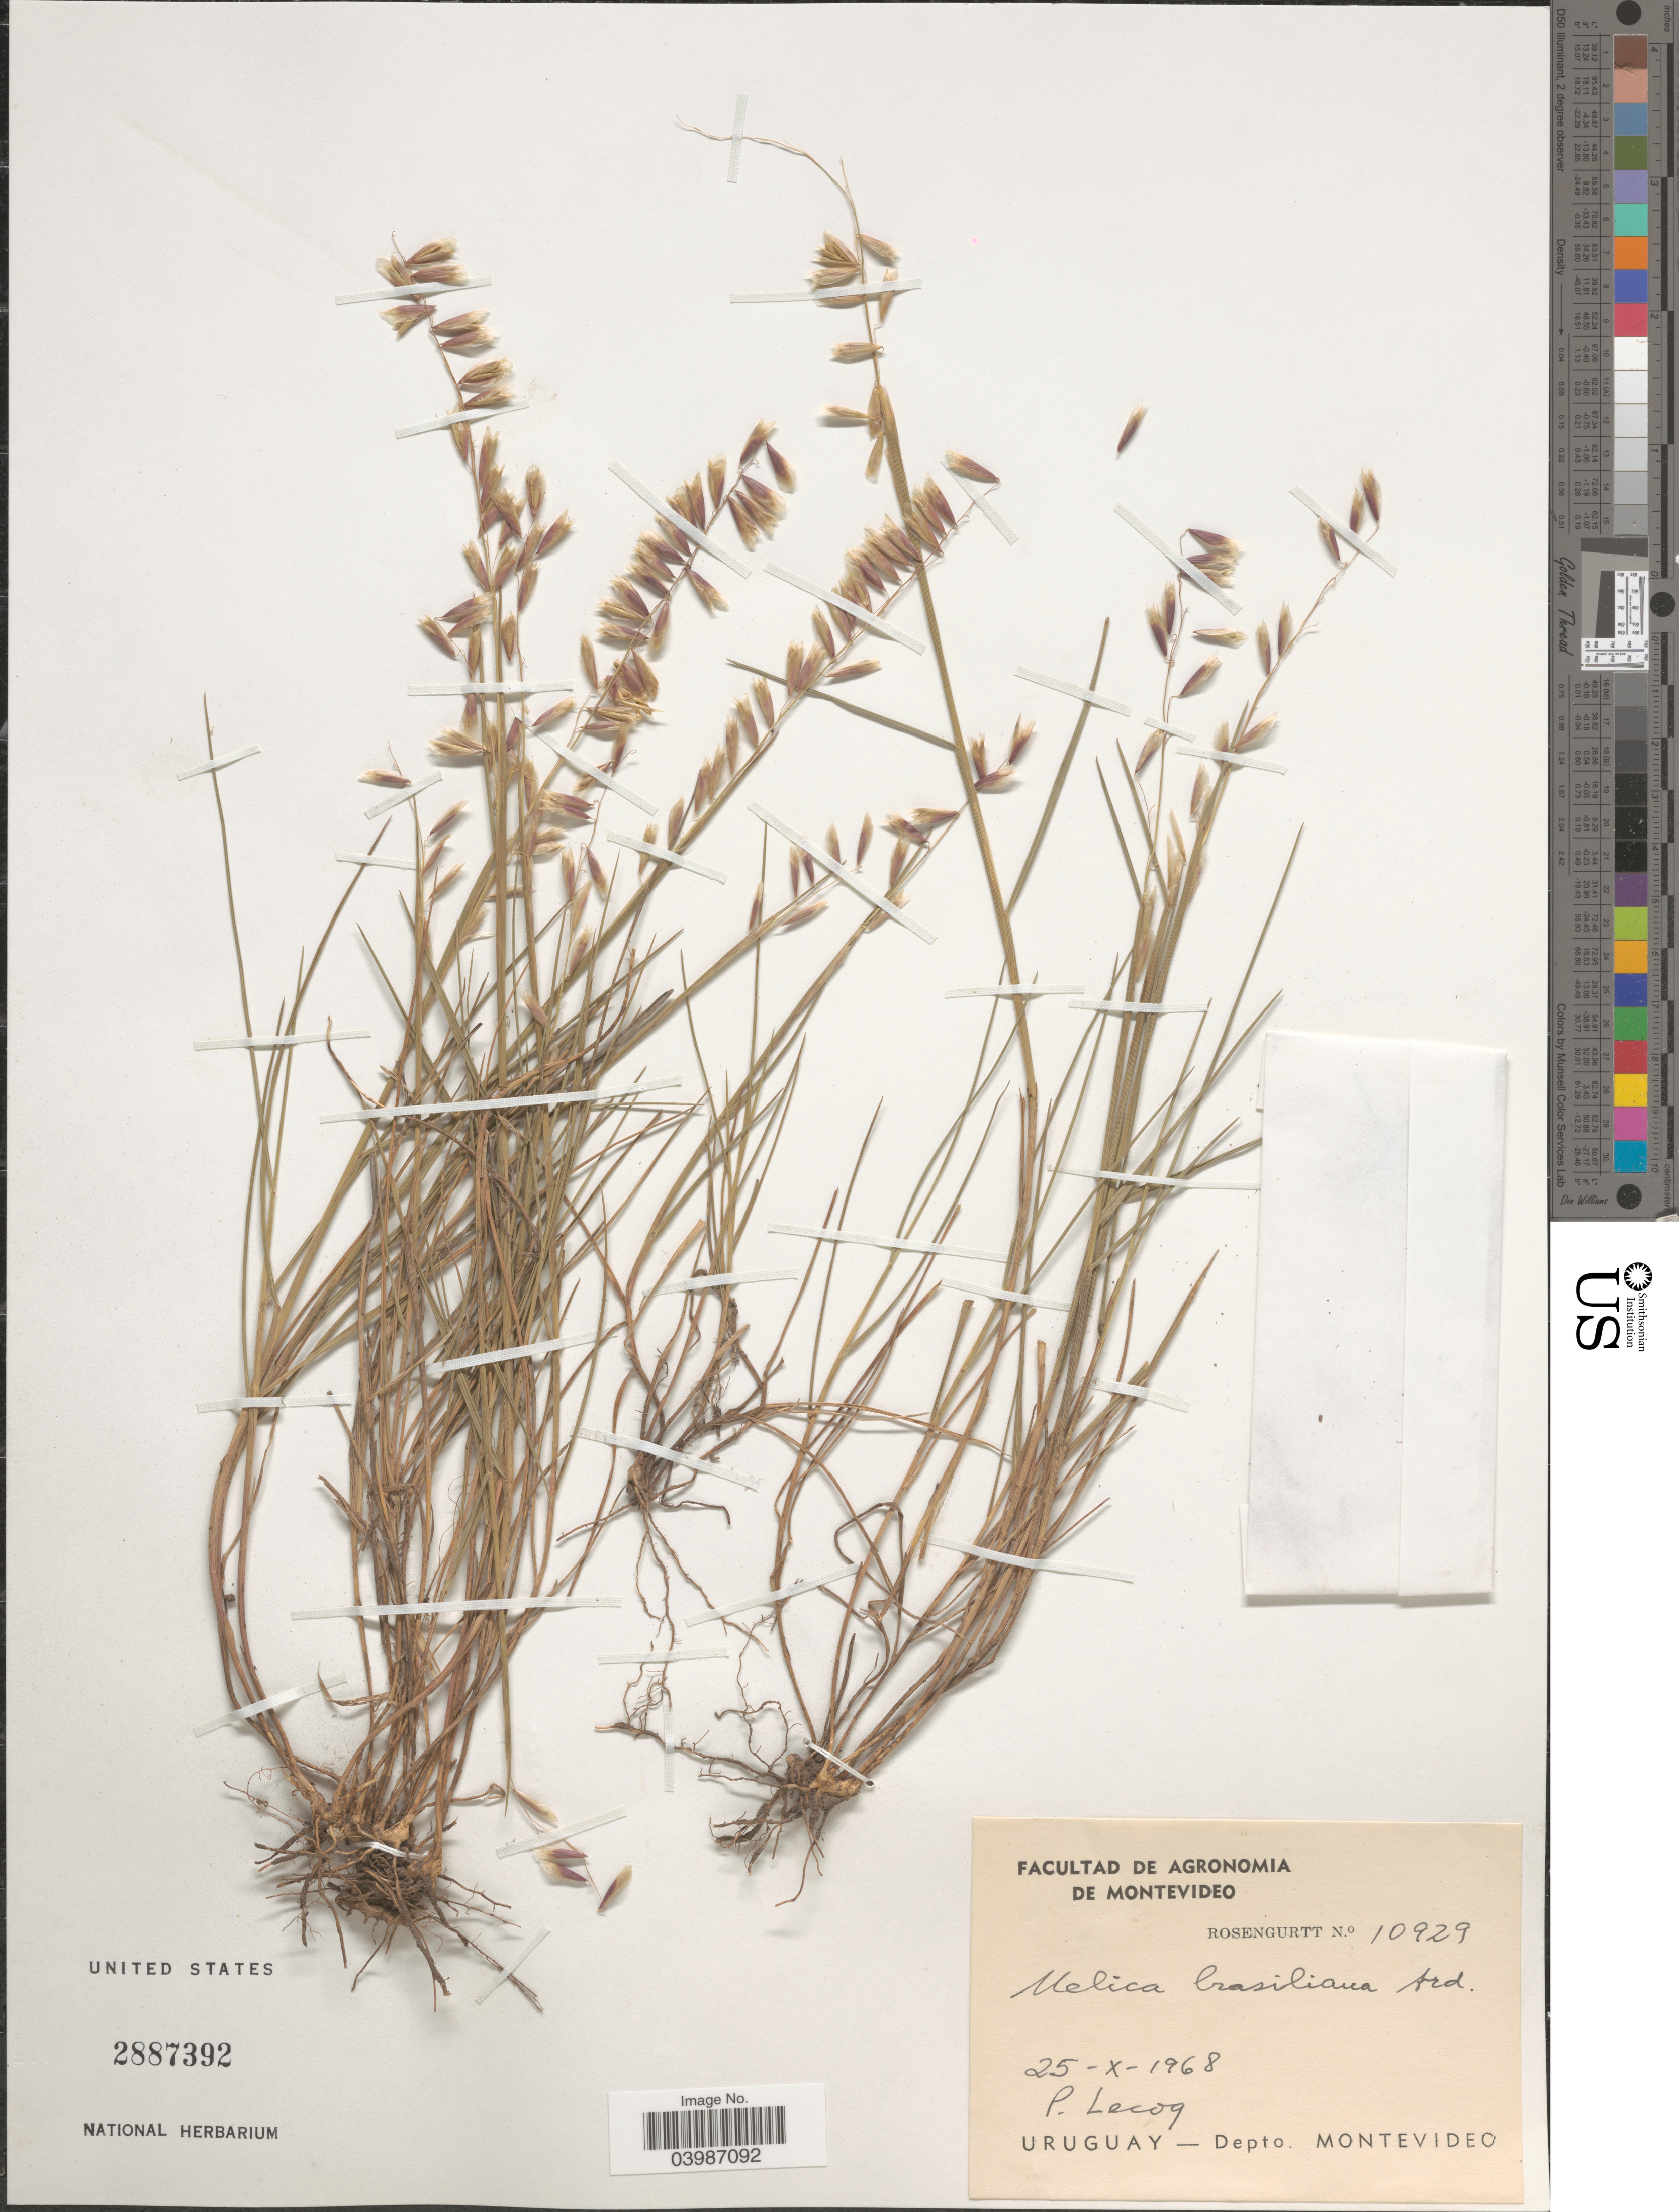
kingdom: Plantae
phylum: Tracheophyta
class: Liliopsida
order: Poales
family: Poaceae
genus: Melica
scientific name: Melica brasiliana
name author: Ard.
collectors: Rosengurtt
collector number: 10929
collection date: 1968-10-25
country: Uruguay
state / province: Montevideo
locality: Depto. Montevideo. P. Lecoq.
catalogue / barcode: US 2887392